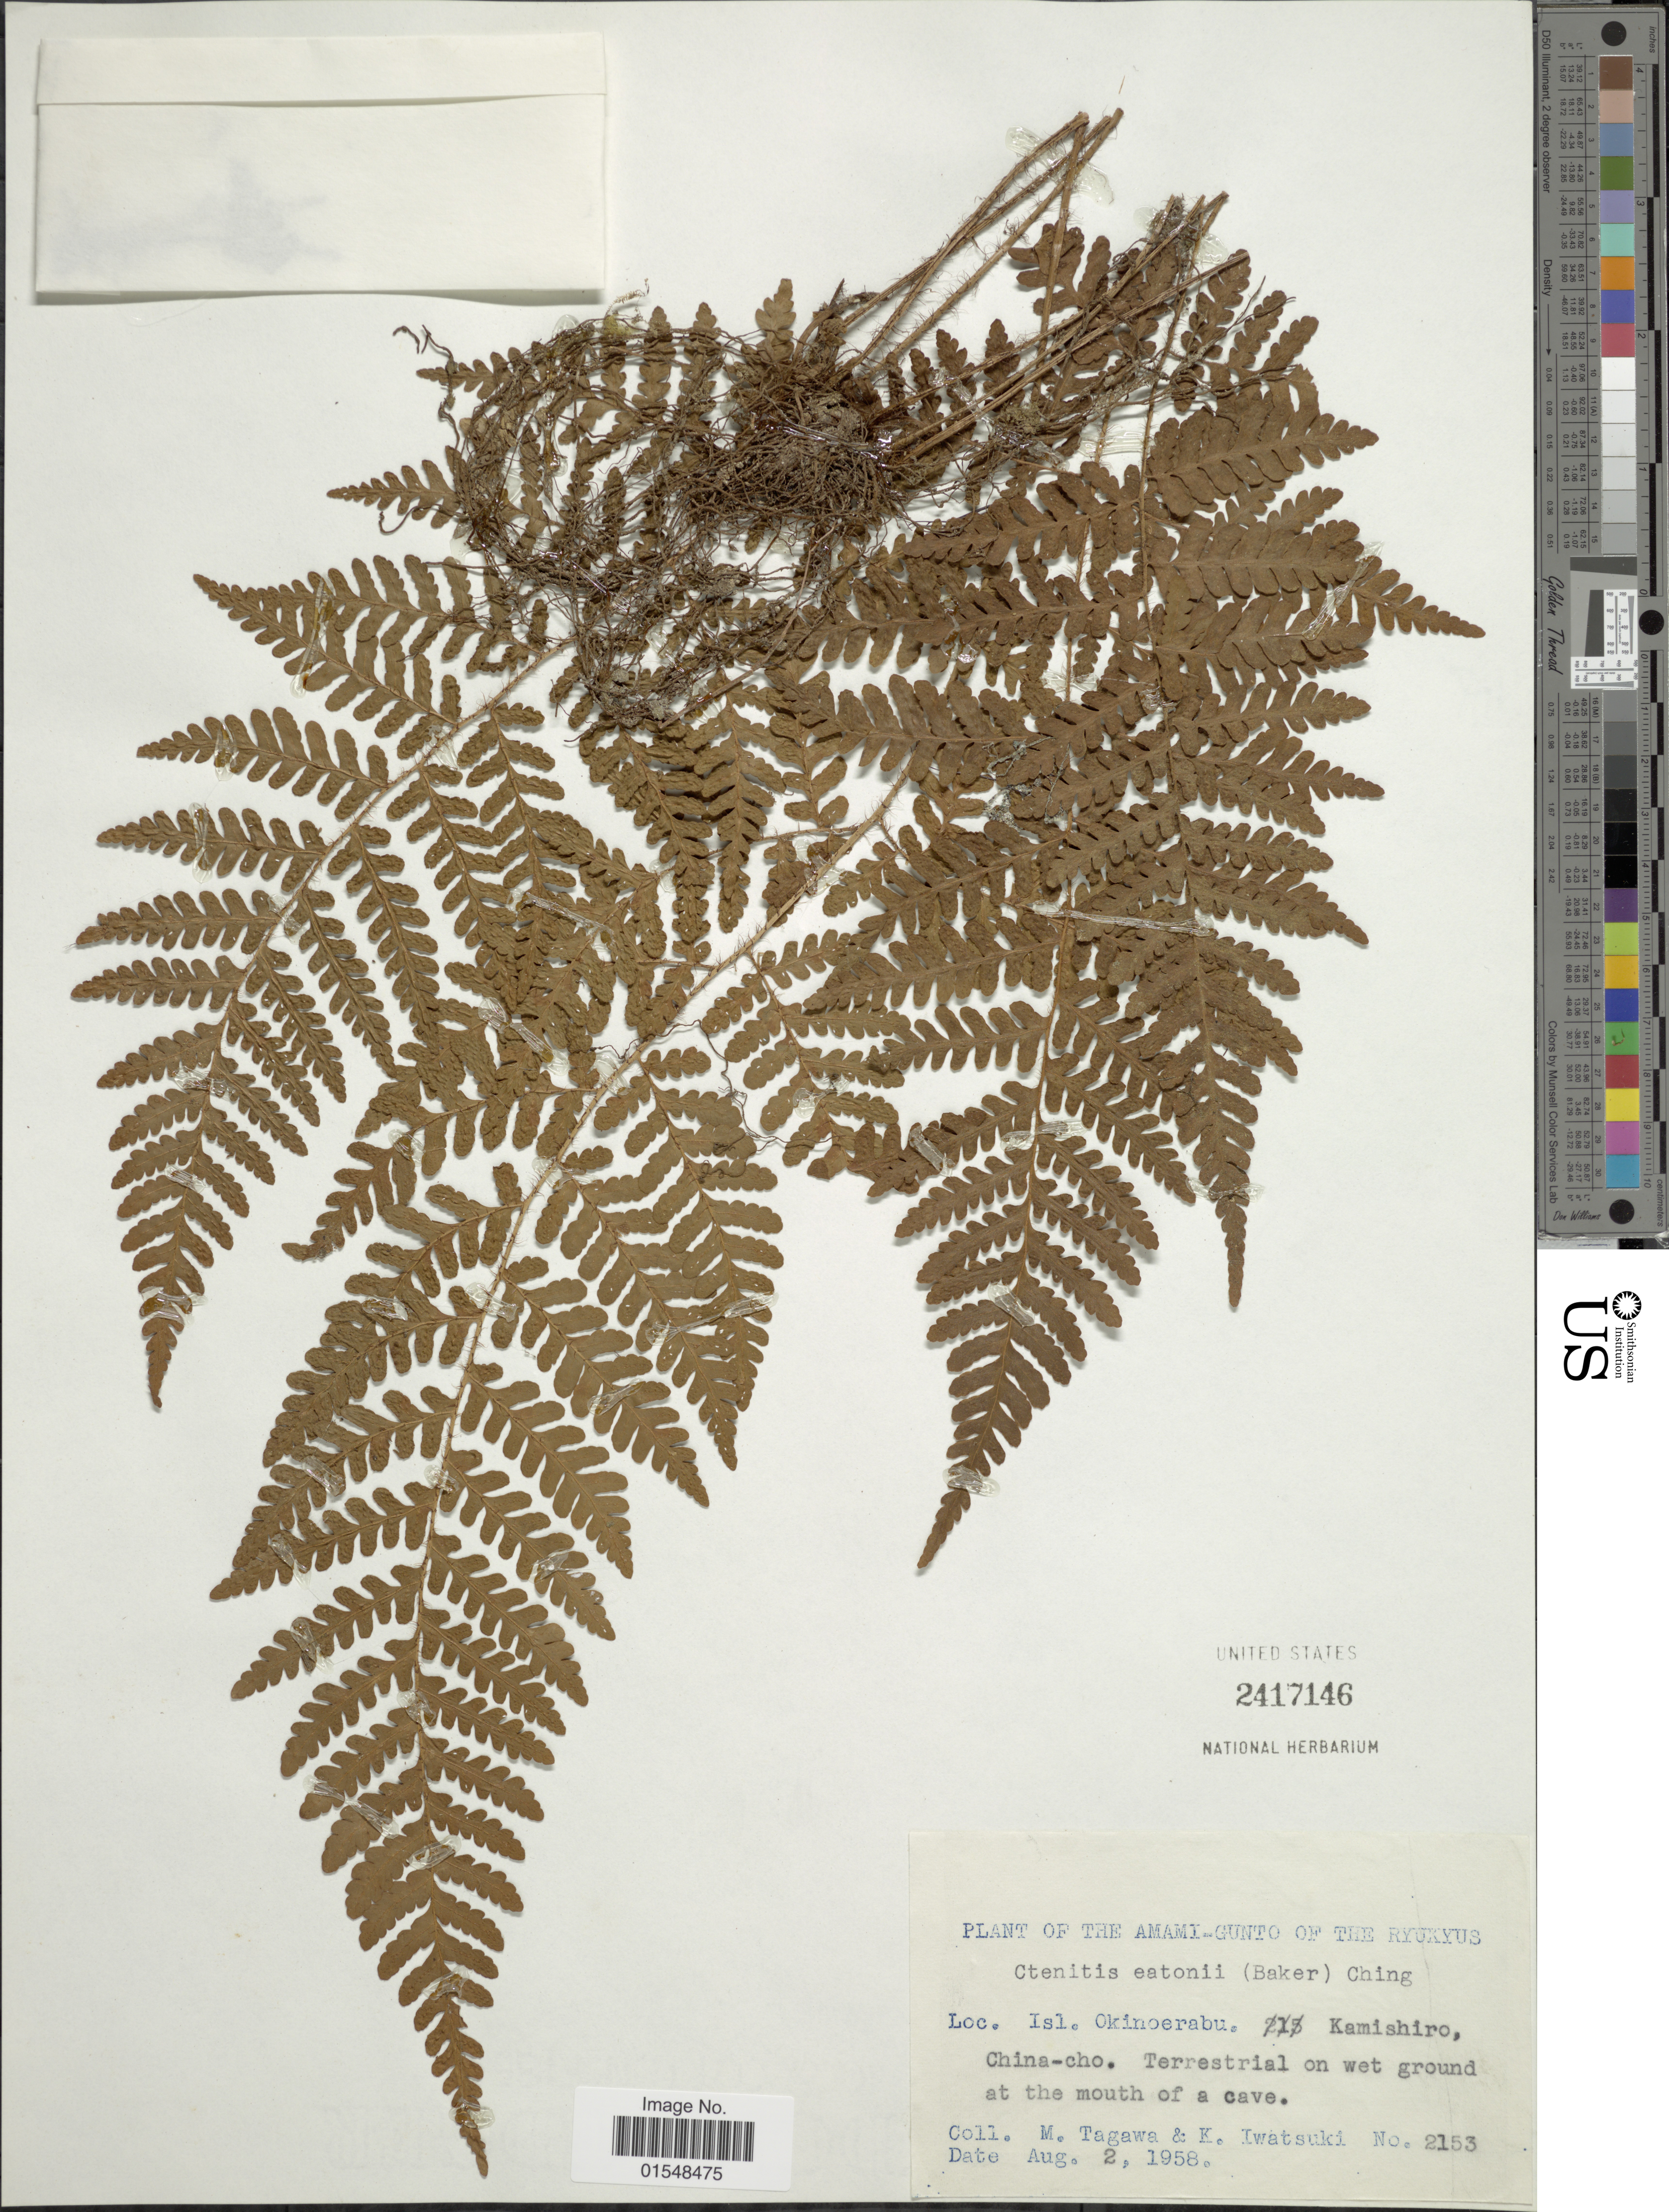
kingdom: Plantae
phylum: Tracheophyta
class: Polypodiopsida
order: Polypodiales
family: Dryopteridaceae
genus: Ctenitis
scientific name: Ctenitis eatonii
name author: (Baker) Ching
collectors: M. Tagawa & K. Iwatsuki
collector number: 2153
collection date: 1958-08-02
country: Japan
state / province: Okinawa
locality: Amami- Gunto of the Ryukyus, Isl. Okinoerabu, Kamishiro, China- cho.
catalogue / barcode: US 2417146